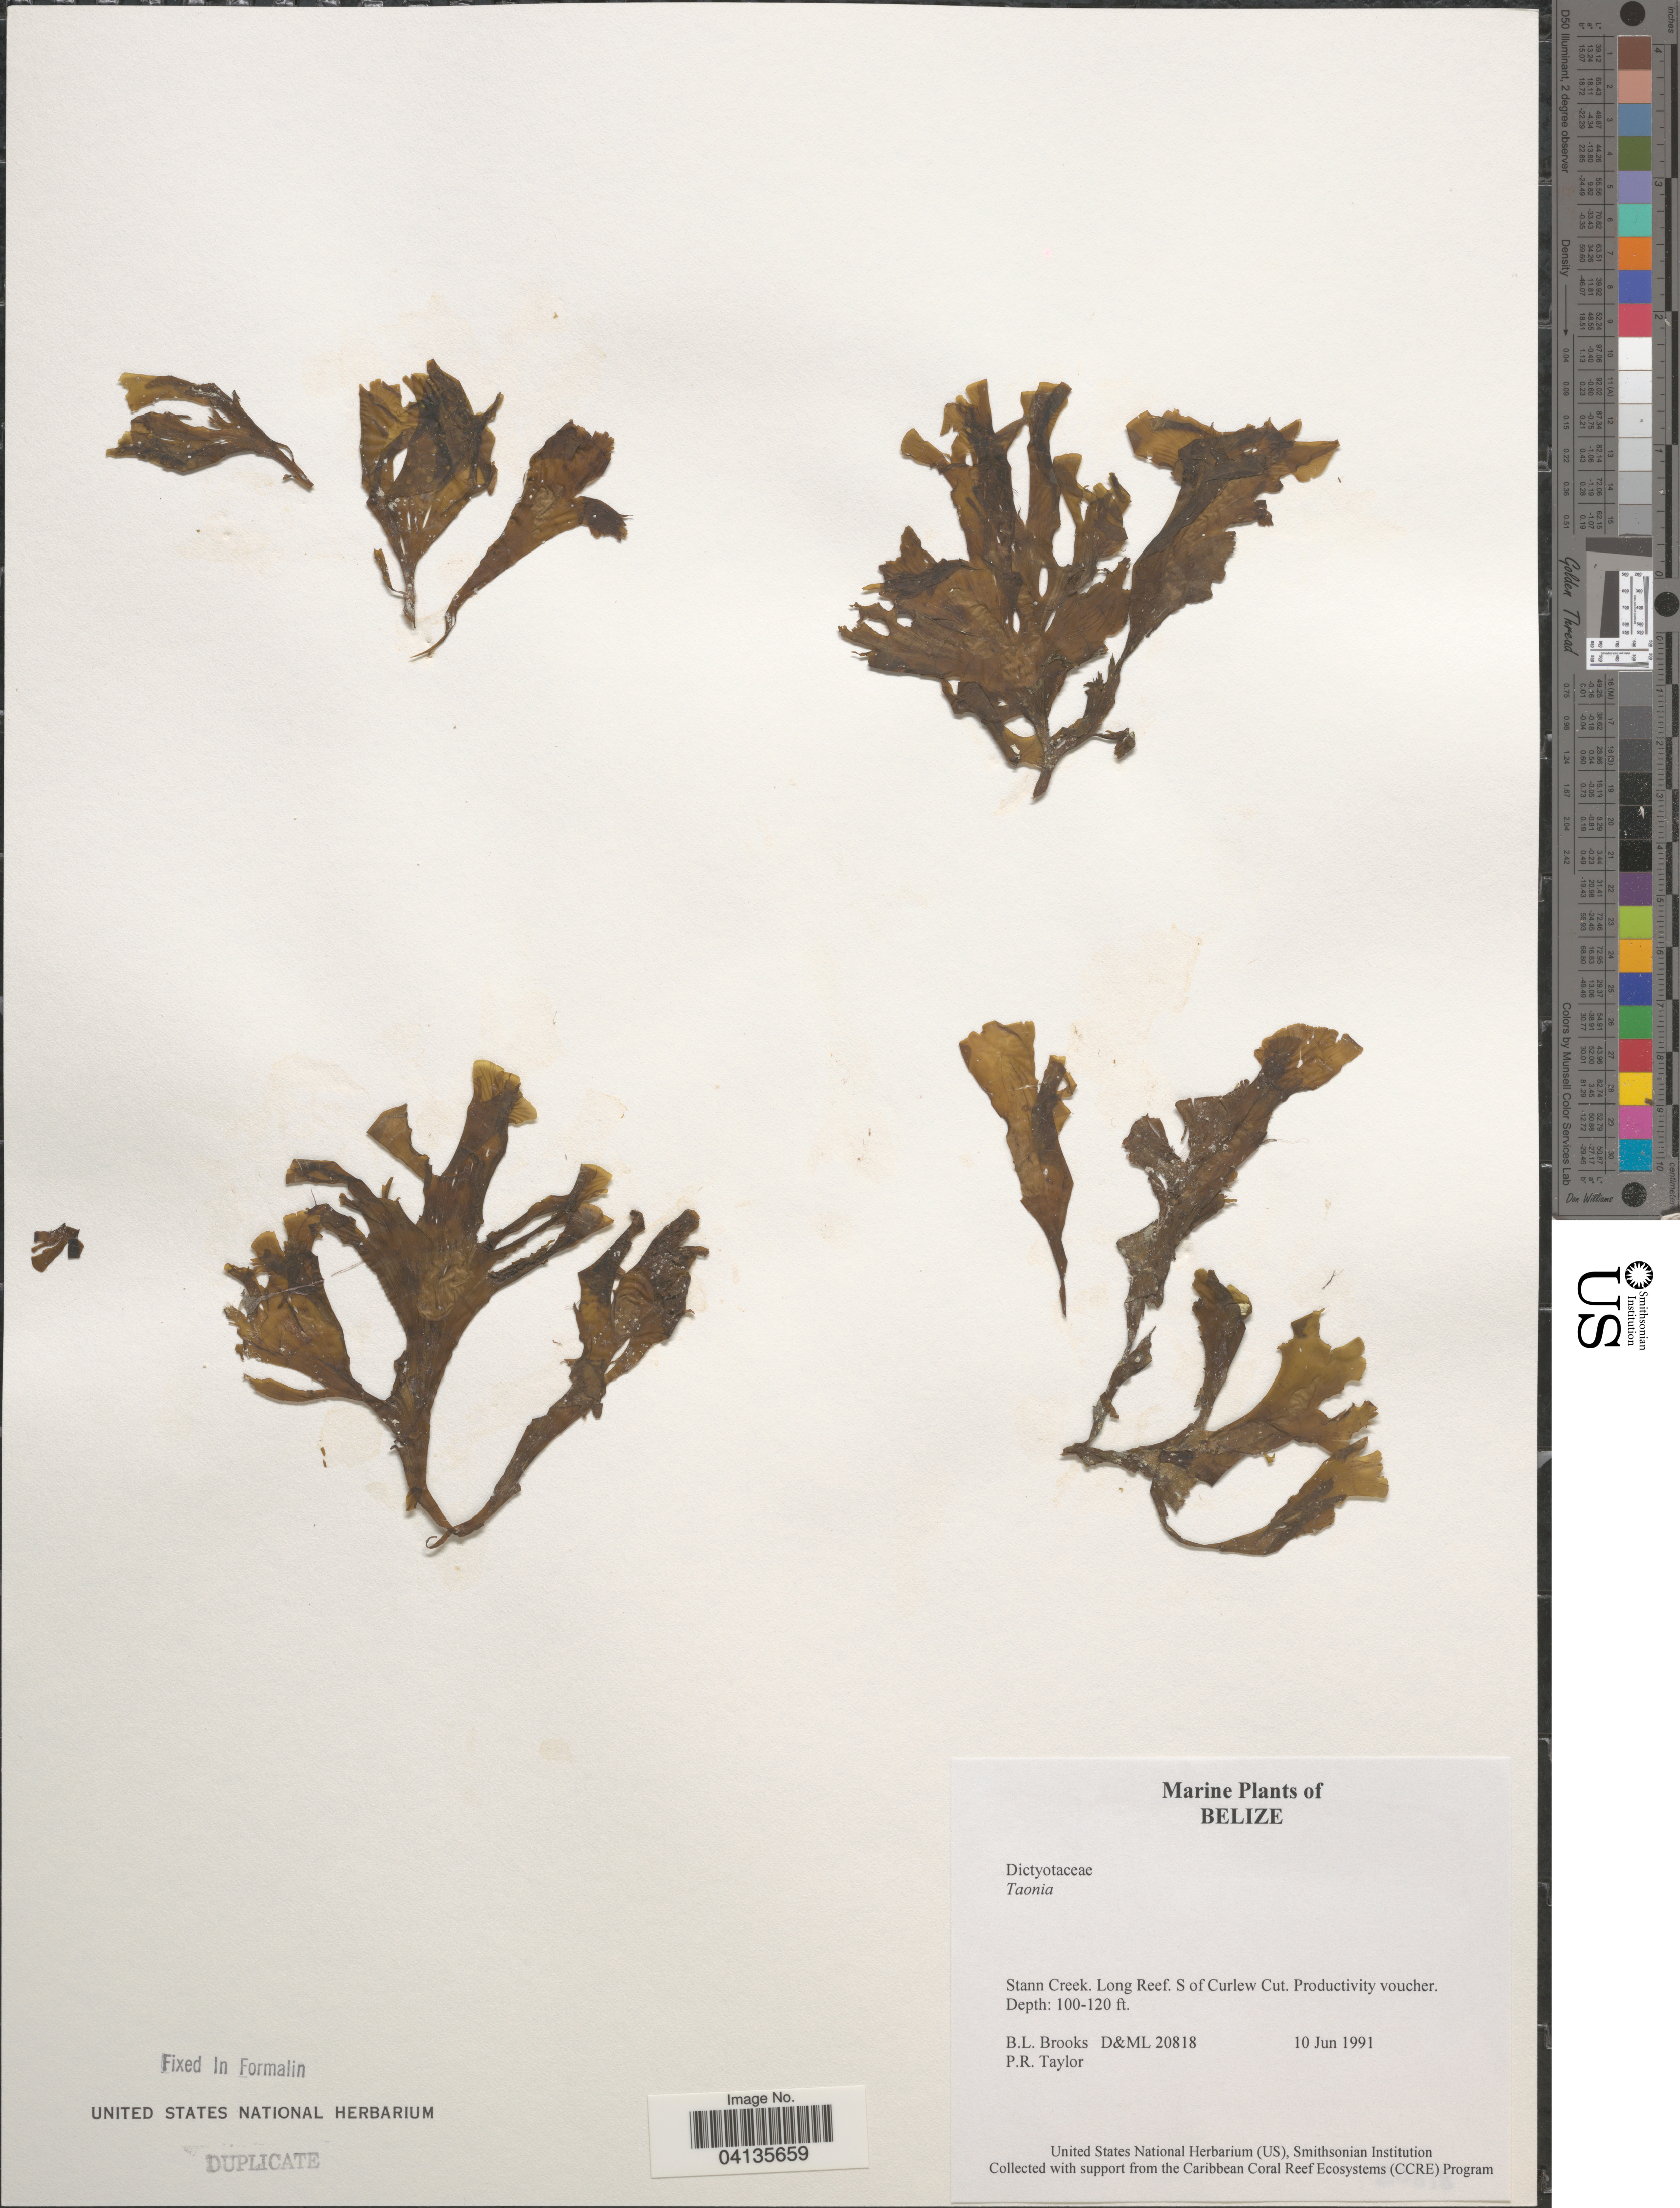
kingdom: Chromista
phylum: Ochrophyta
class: Phaeophyceae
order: Dictyotales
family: Dictyotaceae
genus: Taonia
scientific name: Taonia sp.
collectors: B. Brooks & P. R. Taylor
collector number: D&ML20818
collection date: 1991-06-10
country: Belize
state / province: Stann Creek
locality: Long Reef. S of Curlew Cut. Productivity voucher.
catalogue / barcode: US 238493